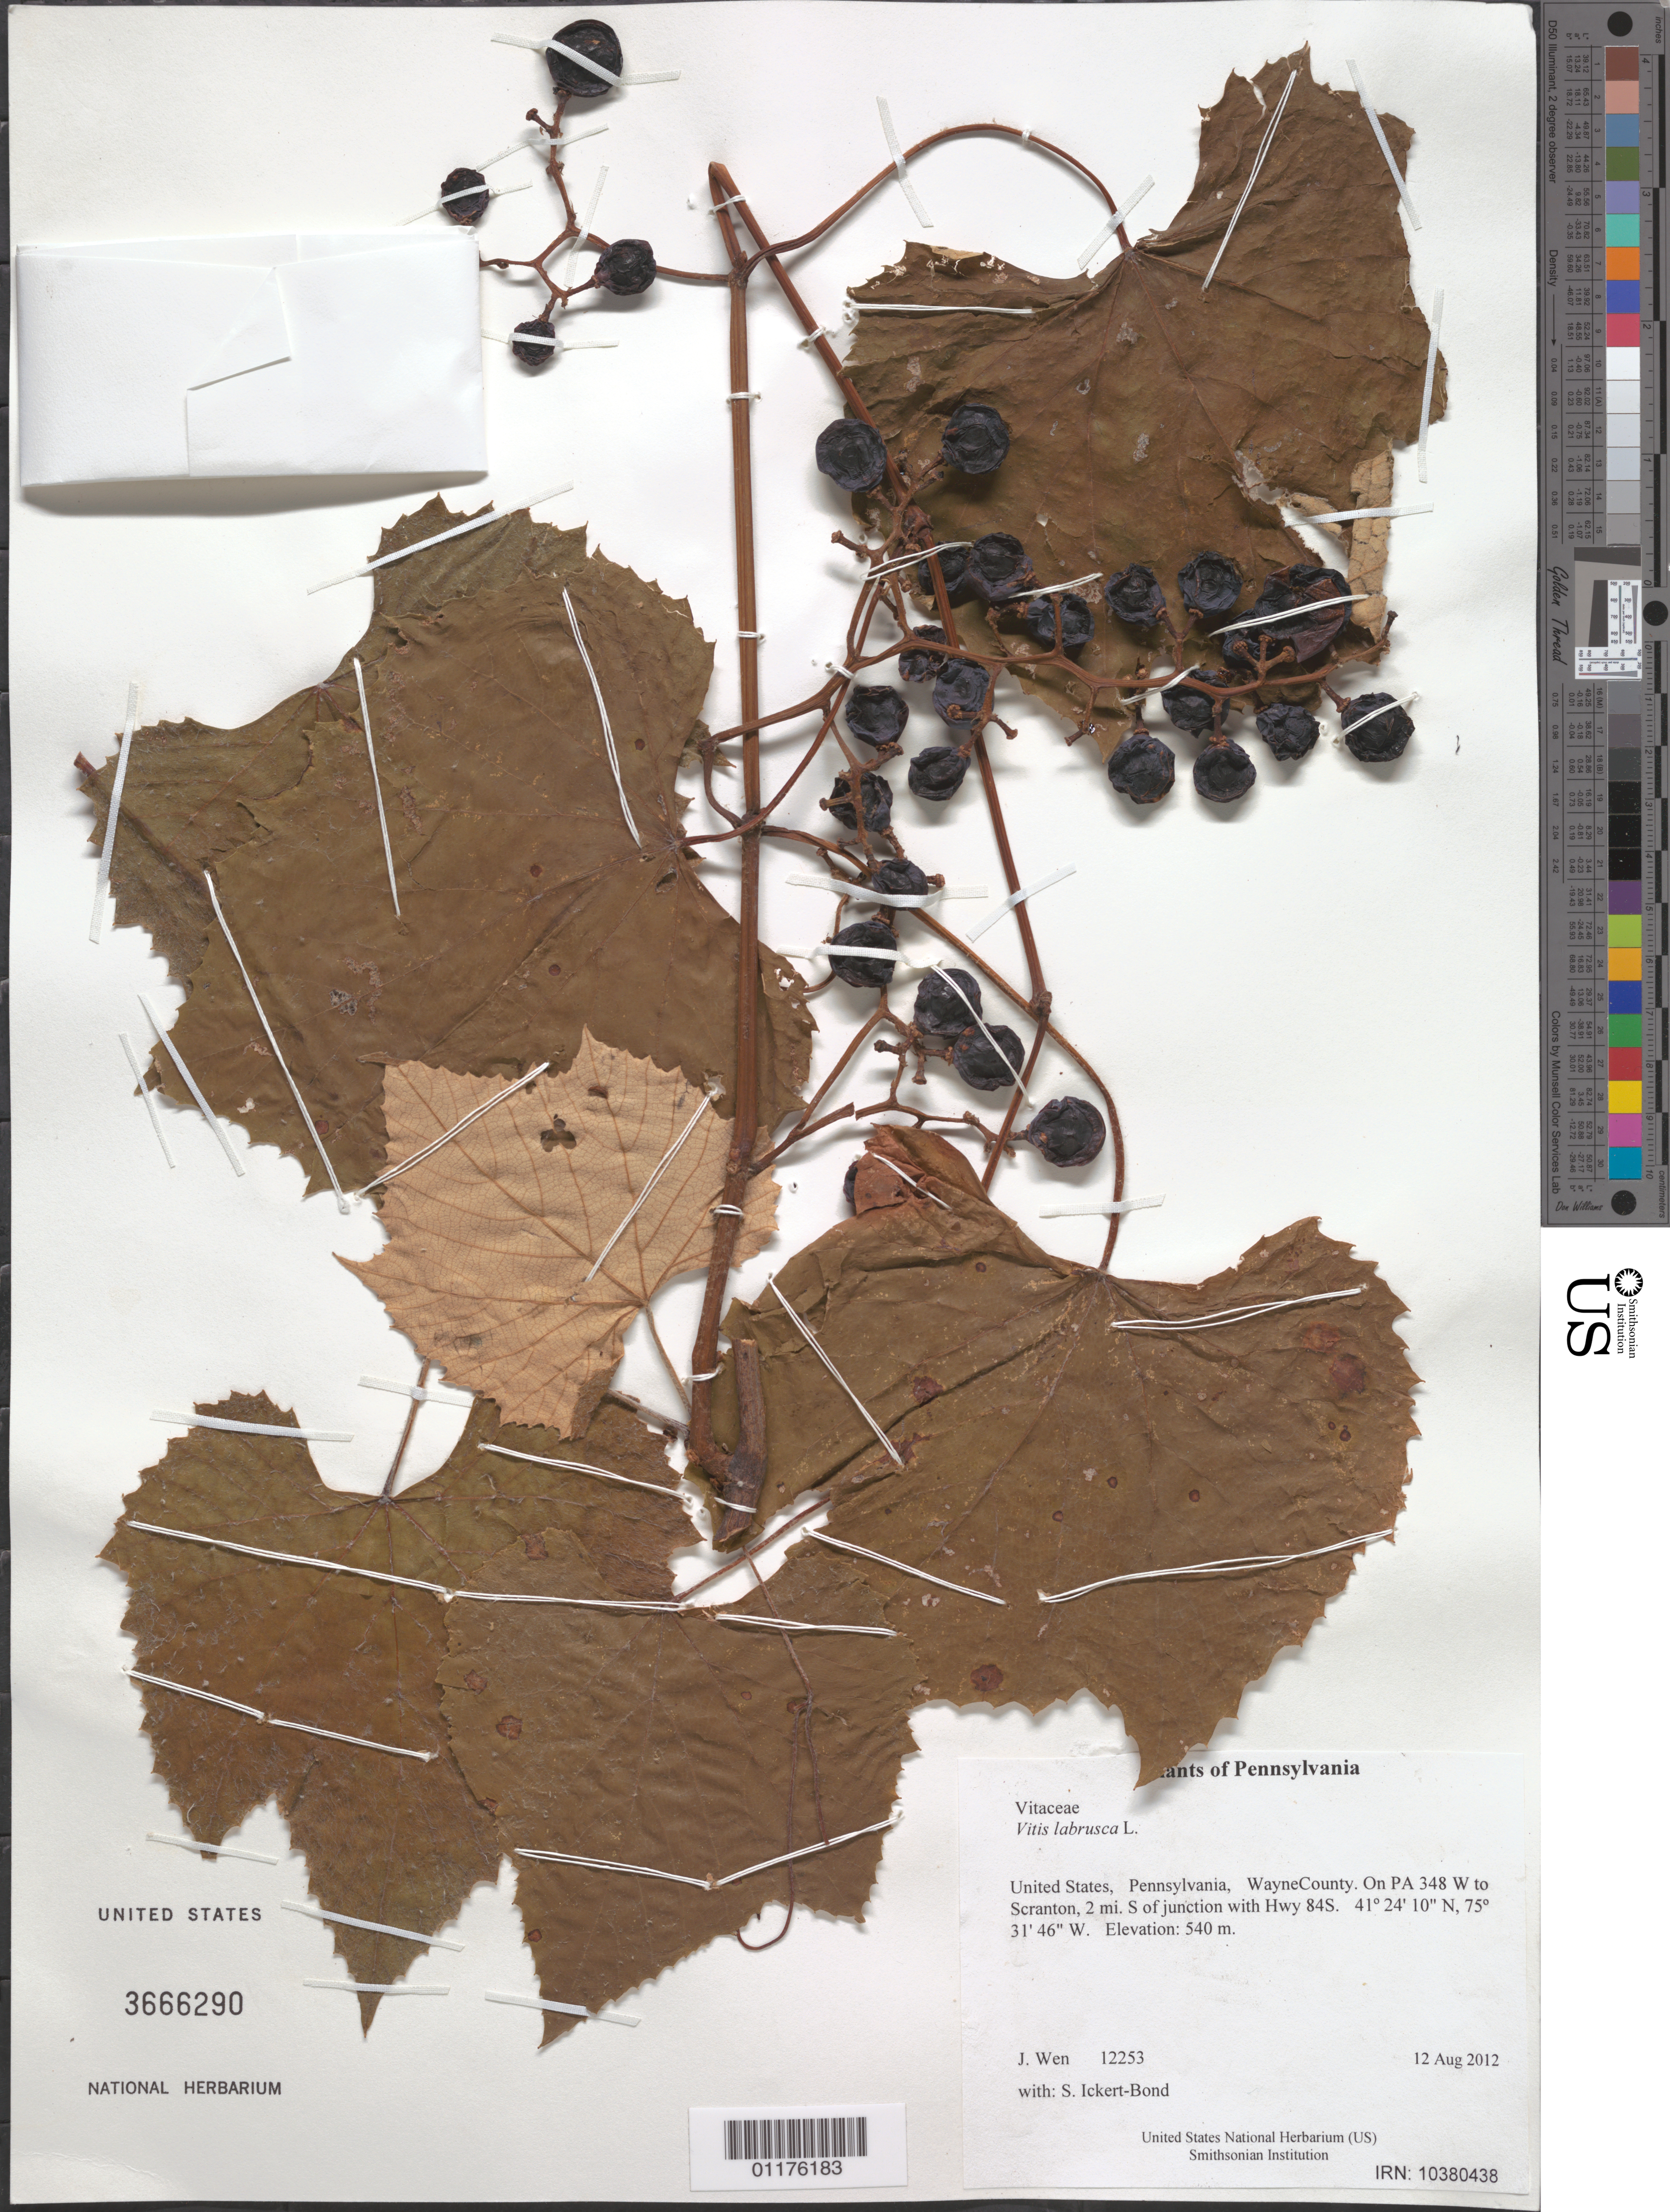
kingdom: Plantae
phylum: Tracheophyta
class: Magnoliopsida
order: Vitales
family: Vitaceae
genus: Vitis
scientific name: Vitis labrusca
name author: L.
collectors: J. Wen & S. Ickert-Bond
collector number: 12253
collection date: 2012-08-12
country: United States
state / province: Pennsylvania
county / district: WayneCounty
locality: On PA 348 W to Scranton, 2 mi. S of junction with Hwy 84S.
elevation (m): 540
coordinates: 41 24.169 N, 75 31.767 W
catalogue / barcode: US 3666290